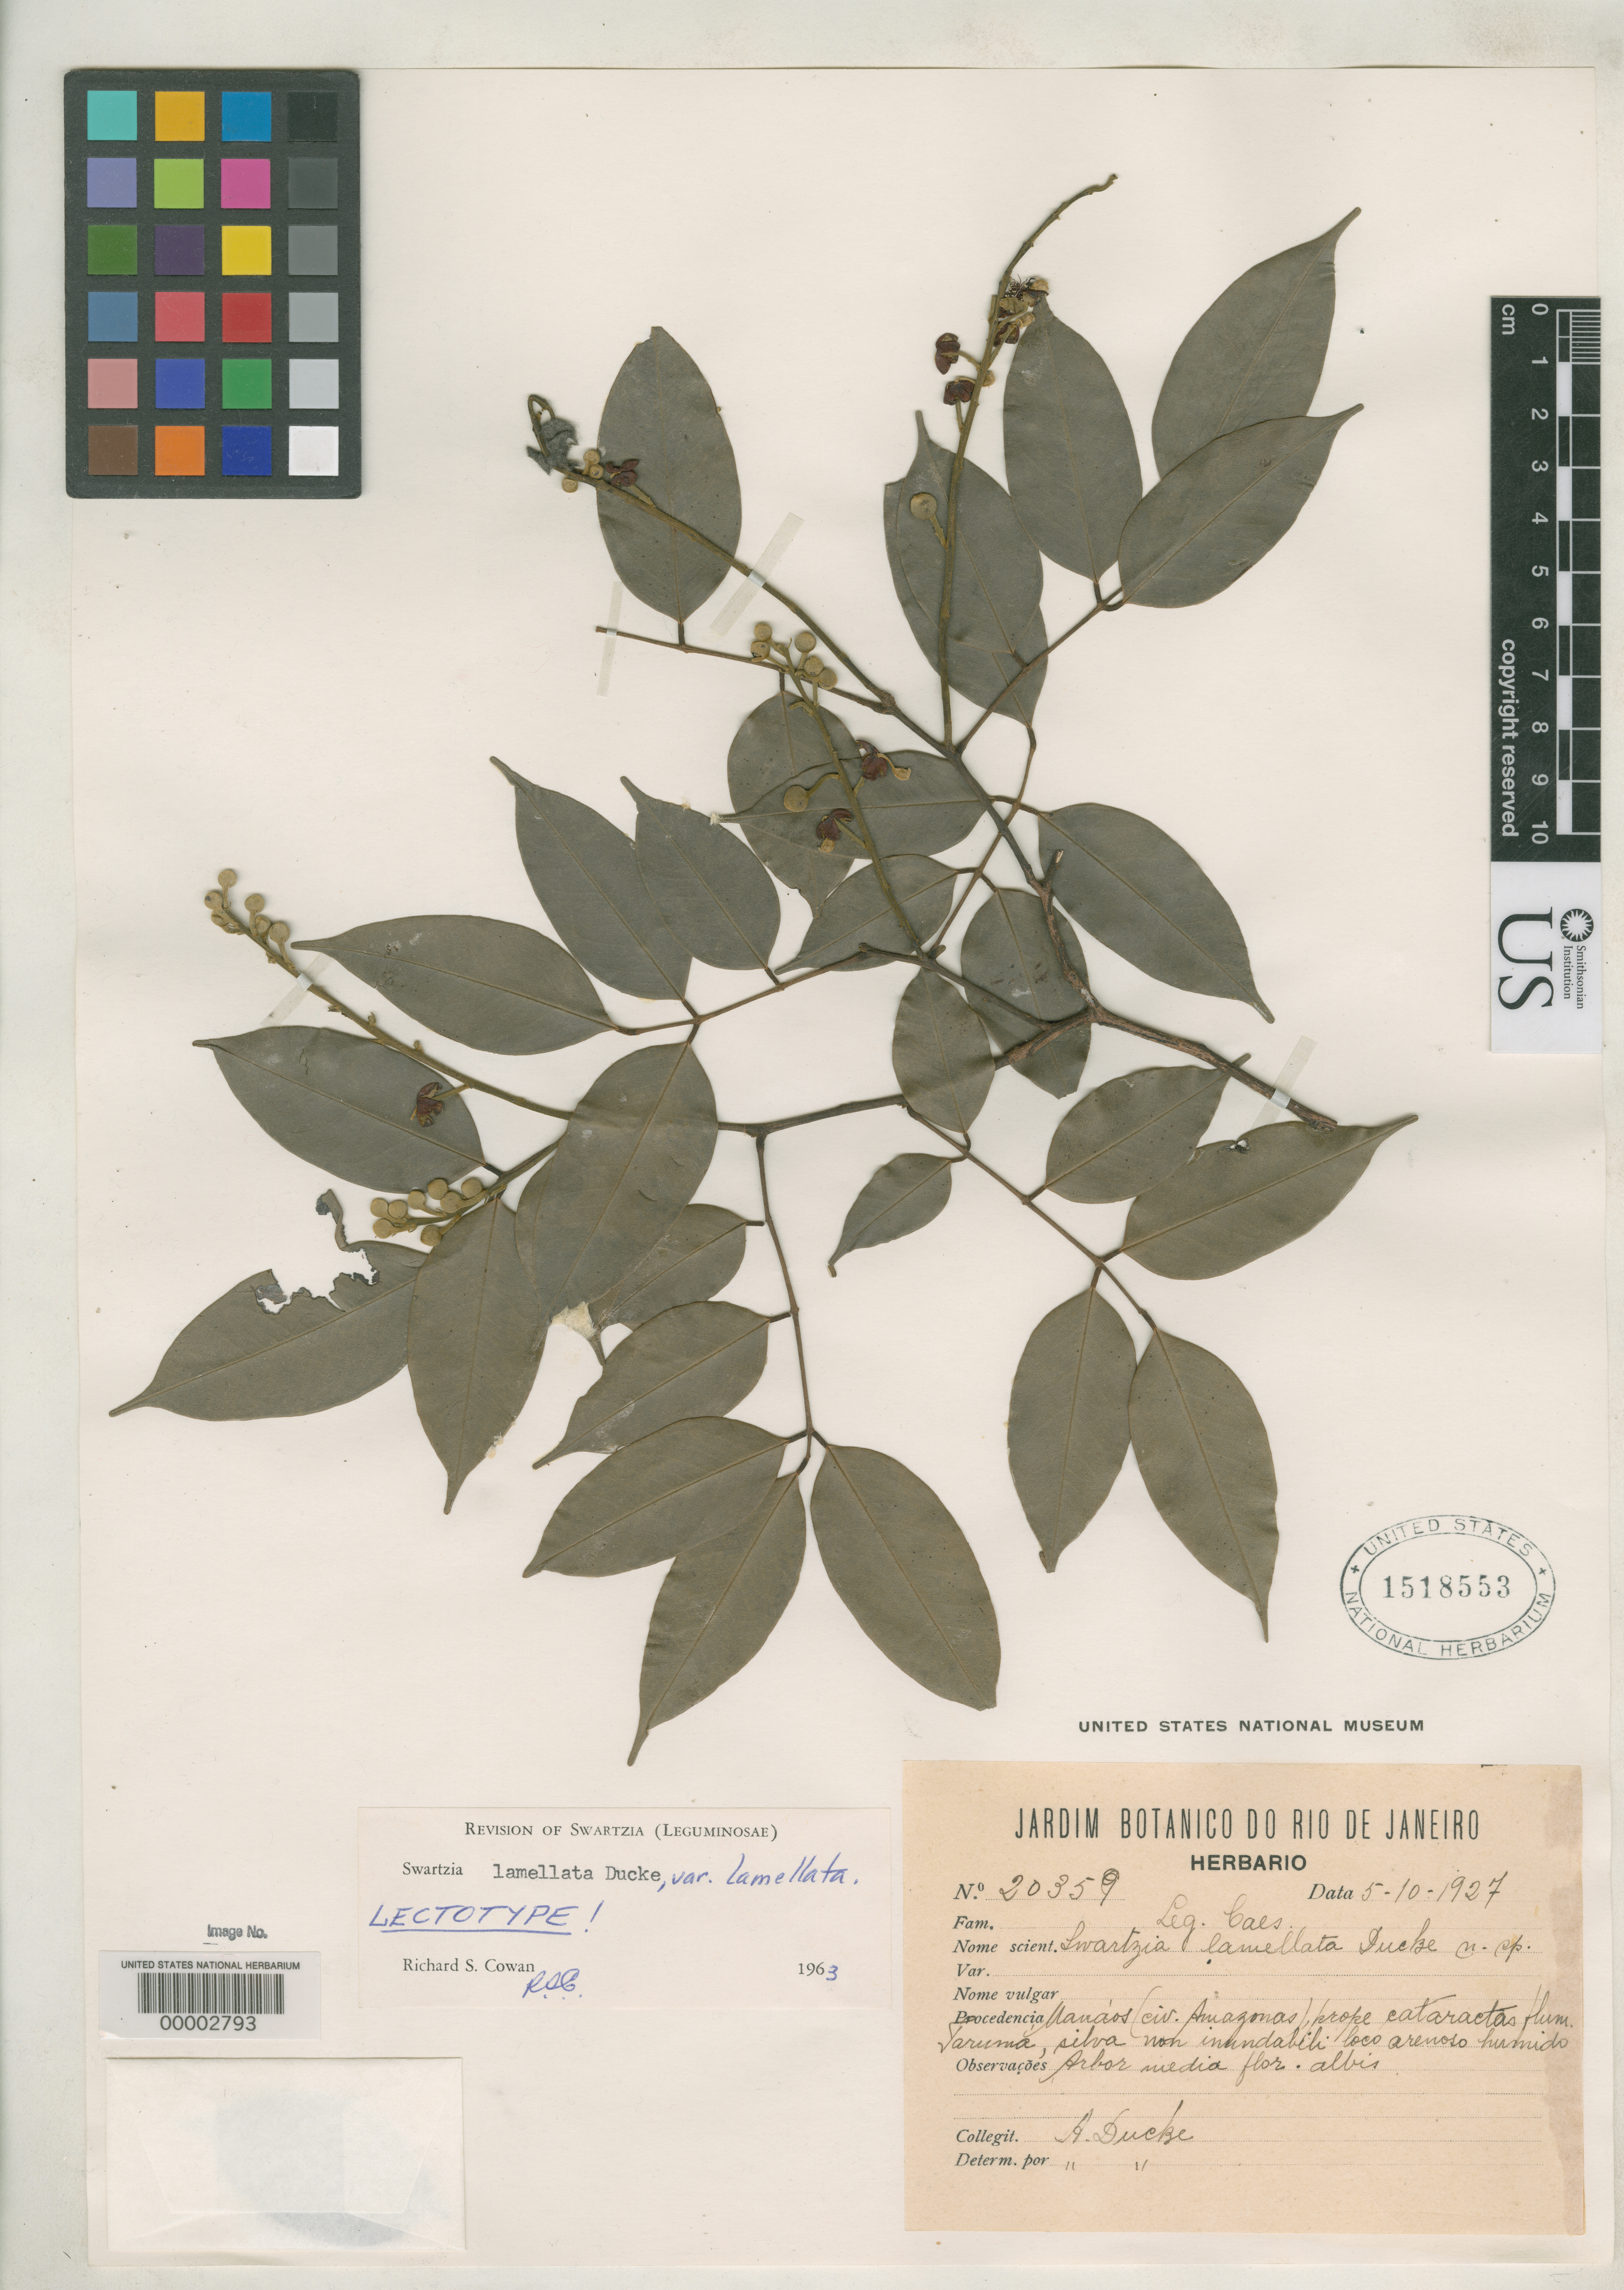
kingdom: Plantae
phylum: Tracheophyta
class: Magnoliopsida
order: Fabales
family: Fabaceae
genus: Swartzia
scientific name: Swartzia lamellata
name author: Ducke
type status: Lectotype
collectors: A. Ducke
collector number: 20359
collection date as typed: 05 Oct 1927 or 10 May 1927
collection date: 1927-05-10 or 1927-10-05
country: Brazil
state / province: Amazonas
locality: Manaos, Rio Taruma.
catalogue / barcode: US 1518553